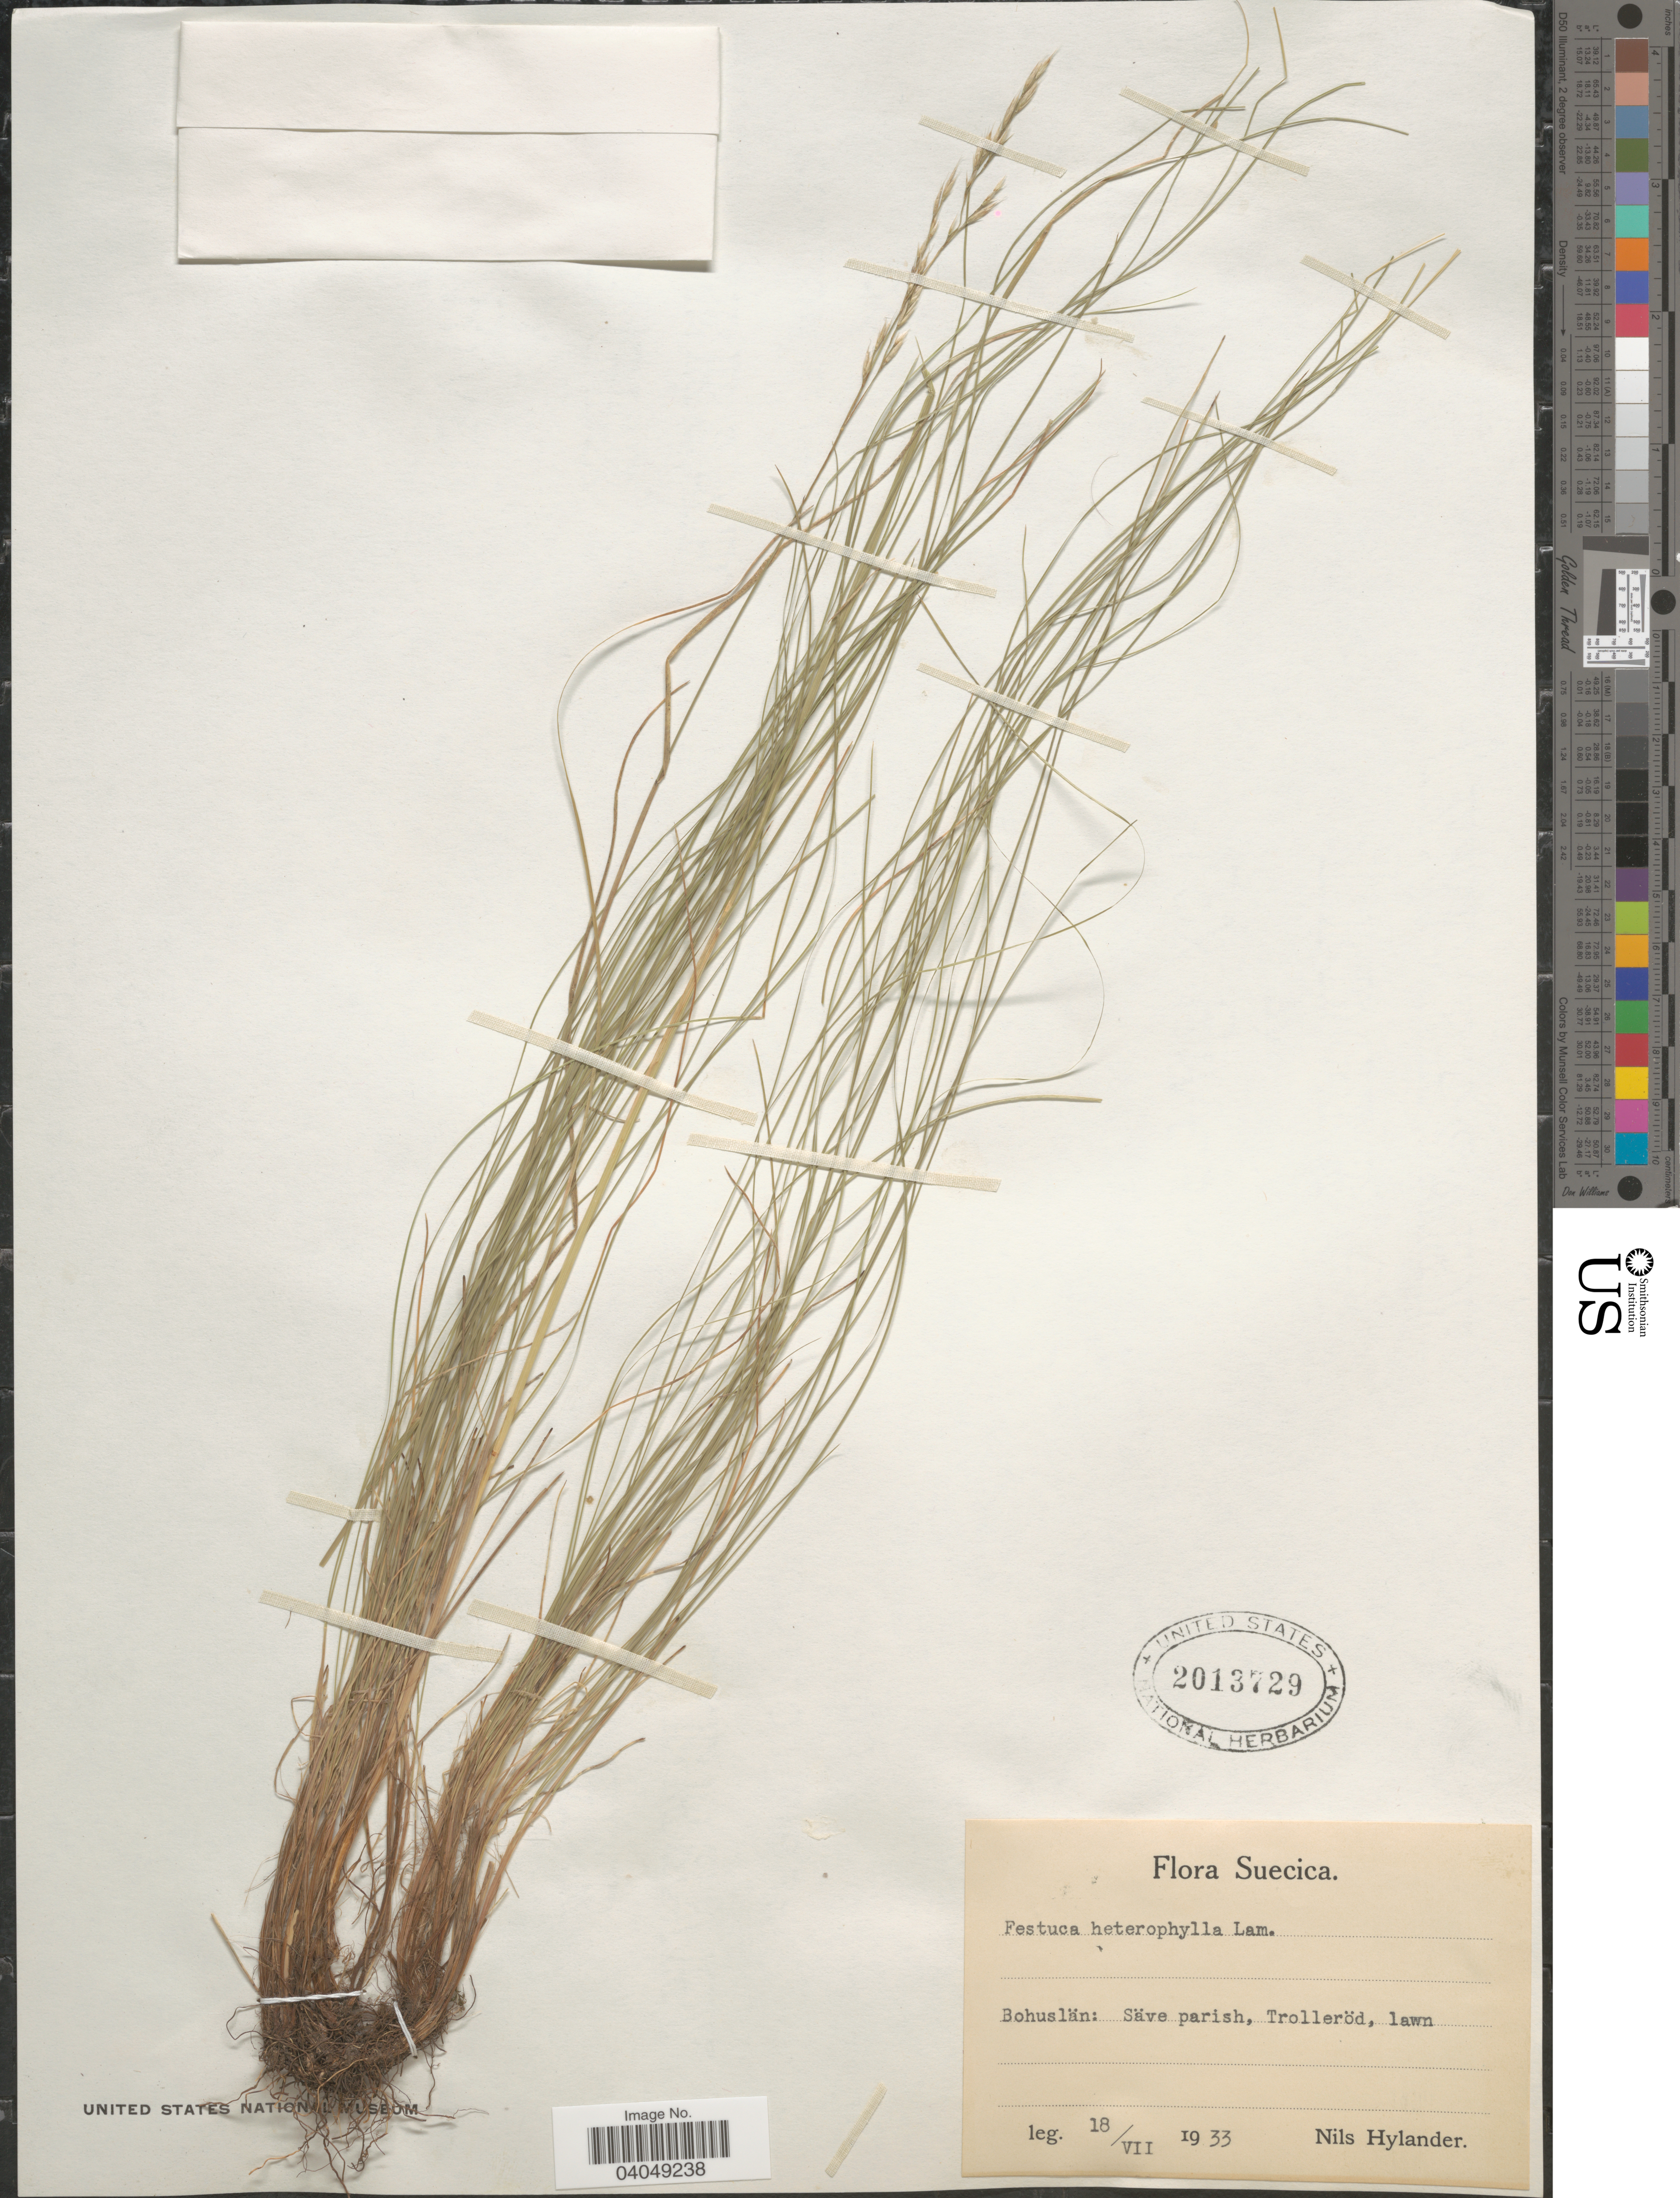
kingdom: Plantae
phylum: Tracheophyta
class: Liliopsida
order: Poales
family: Poaceae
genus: Festuca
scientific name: Festuca heterophylla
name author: Lam.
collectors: N. Hylander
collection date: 1933-07-18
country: Sweden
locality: Suecica. Bohuslän: Säve parish, Trolleröd, lawn.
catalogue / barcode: US 2013729